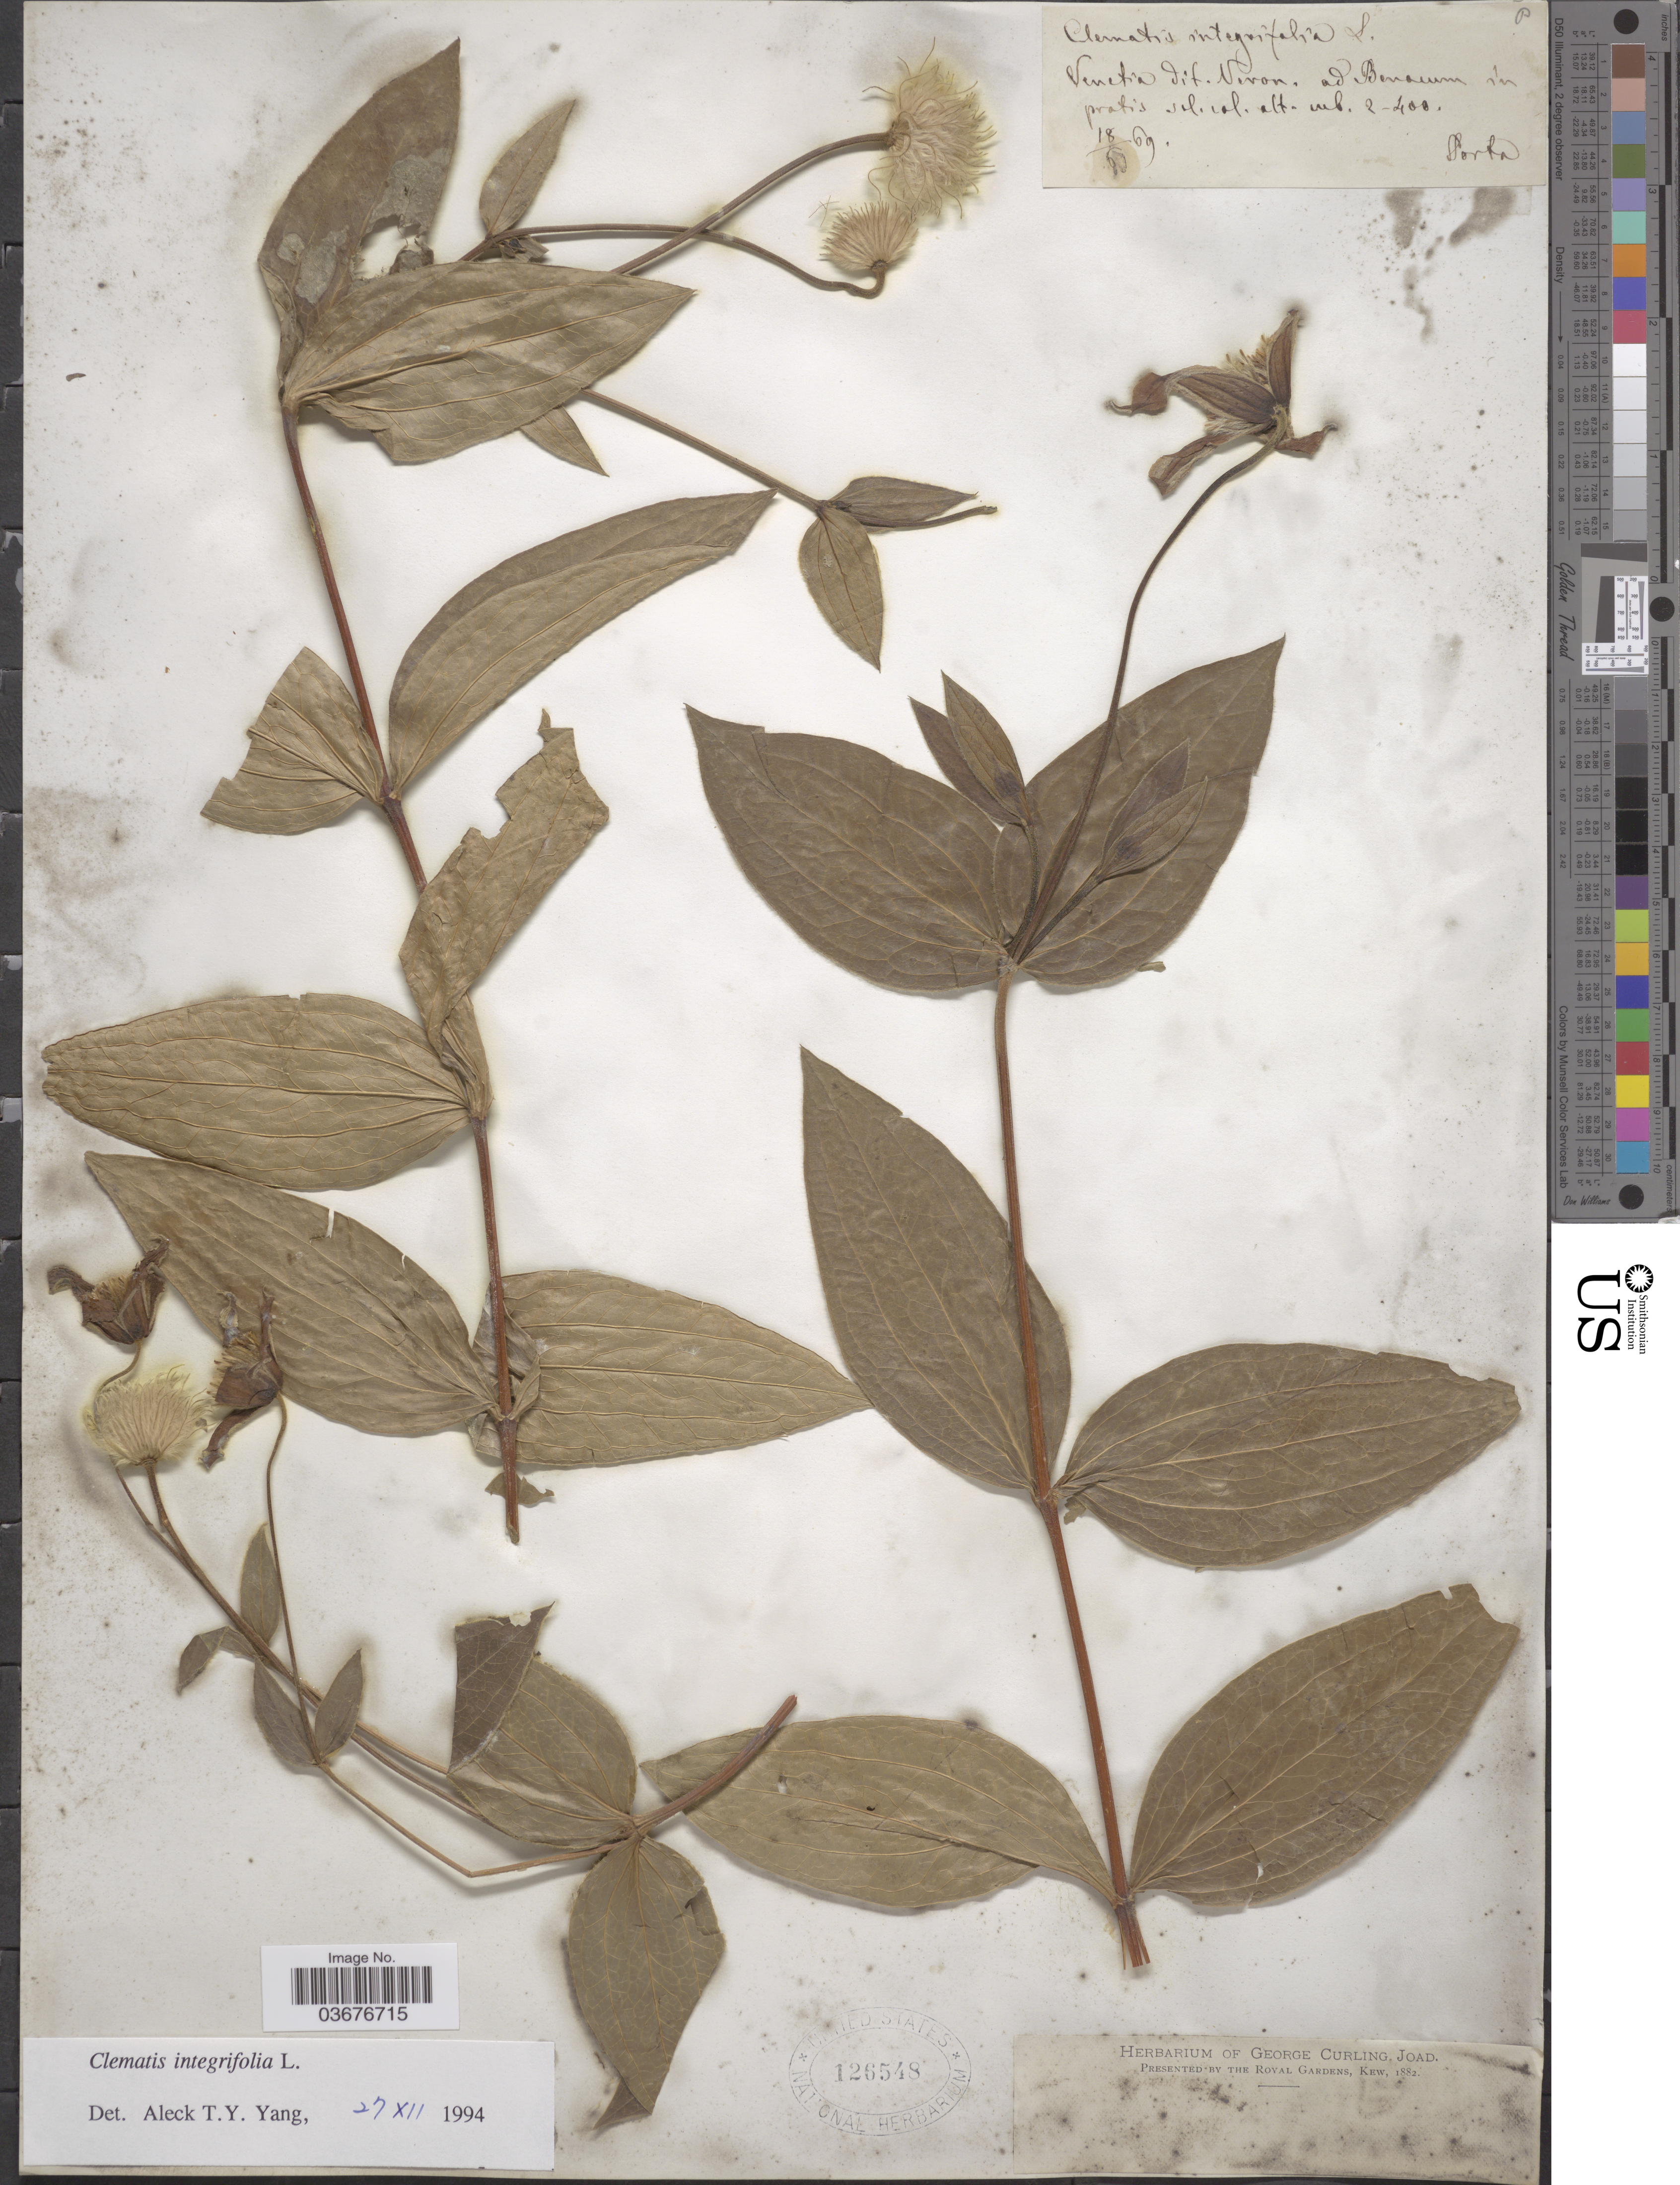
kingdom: Plantae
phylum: Tracheophyta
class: Magnoliopsida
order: Ranunculales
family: Ranunculaceae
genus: Clematis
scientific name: Clematis integrifolia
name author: L.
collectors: -- Porta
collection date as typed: Transcribed d/m/y: 18/6/69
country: Italy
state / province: Friuli-Venezia Giulia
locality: Venetia dif. Veron. ad Benaum in pratis sal. col.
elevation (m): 200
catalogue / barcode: US 126548